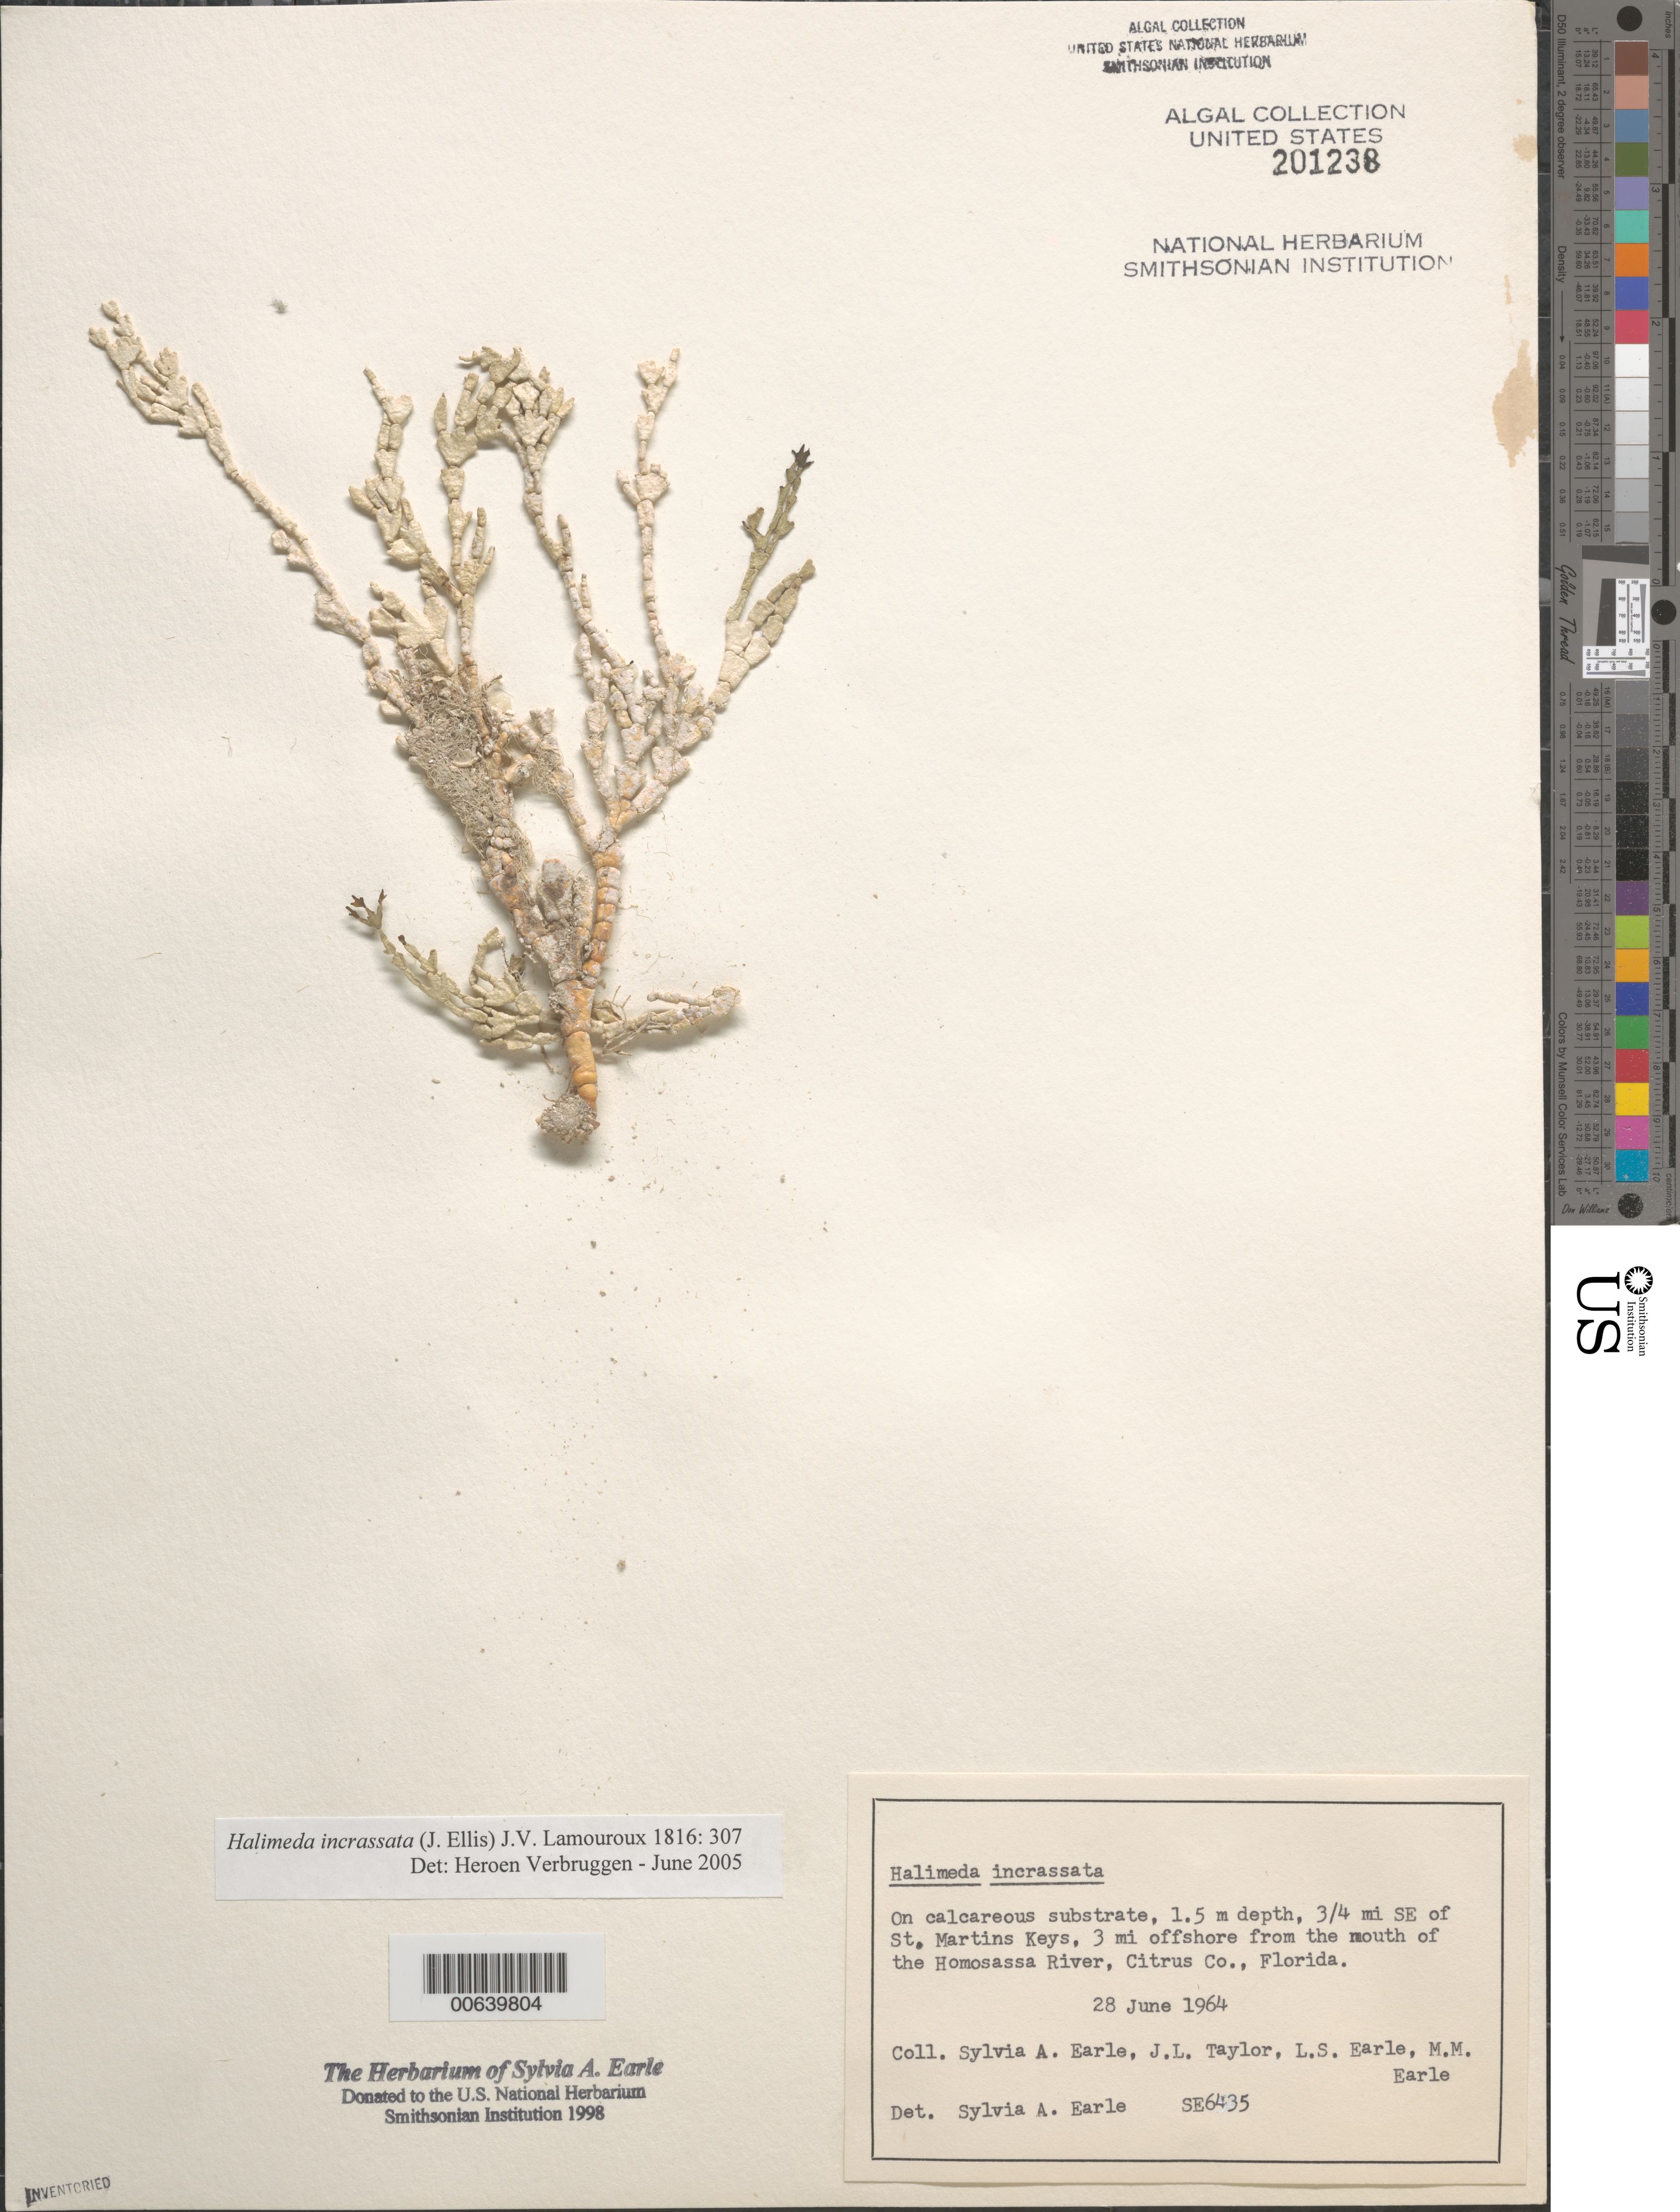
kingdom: Plantae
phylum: Chlorophyta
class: Ulvophyceae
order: Bryopsidales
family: Halimedaceae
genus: Halimeda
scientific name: Halimeda incrassata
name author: (J. Ellis) J.V.Lamouroux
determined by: Earle, S. A.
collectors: S. A. Earle, J. L. Taylor, L. Earle & M. Earle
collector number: SE 6435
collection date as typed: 28 Jun 1964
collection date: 1964-06-28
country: United States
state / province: Florida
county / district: Citrus County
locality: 3 miles off Homosassa River mouth, 0,75 mile southeast of St. Martins Keys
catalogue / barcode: US 201238